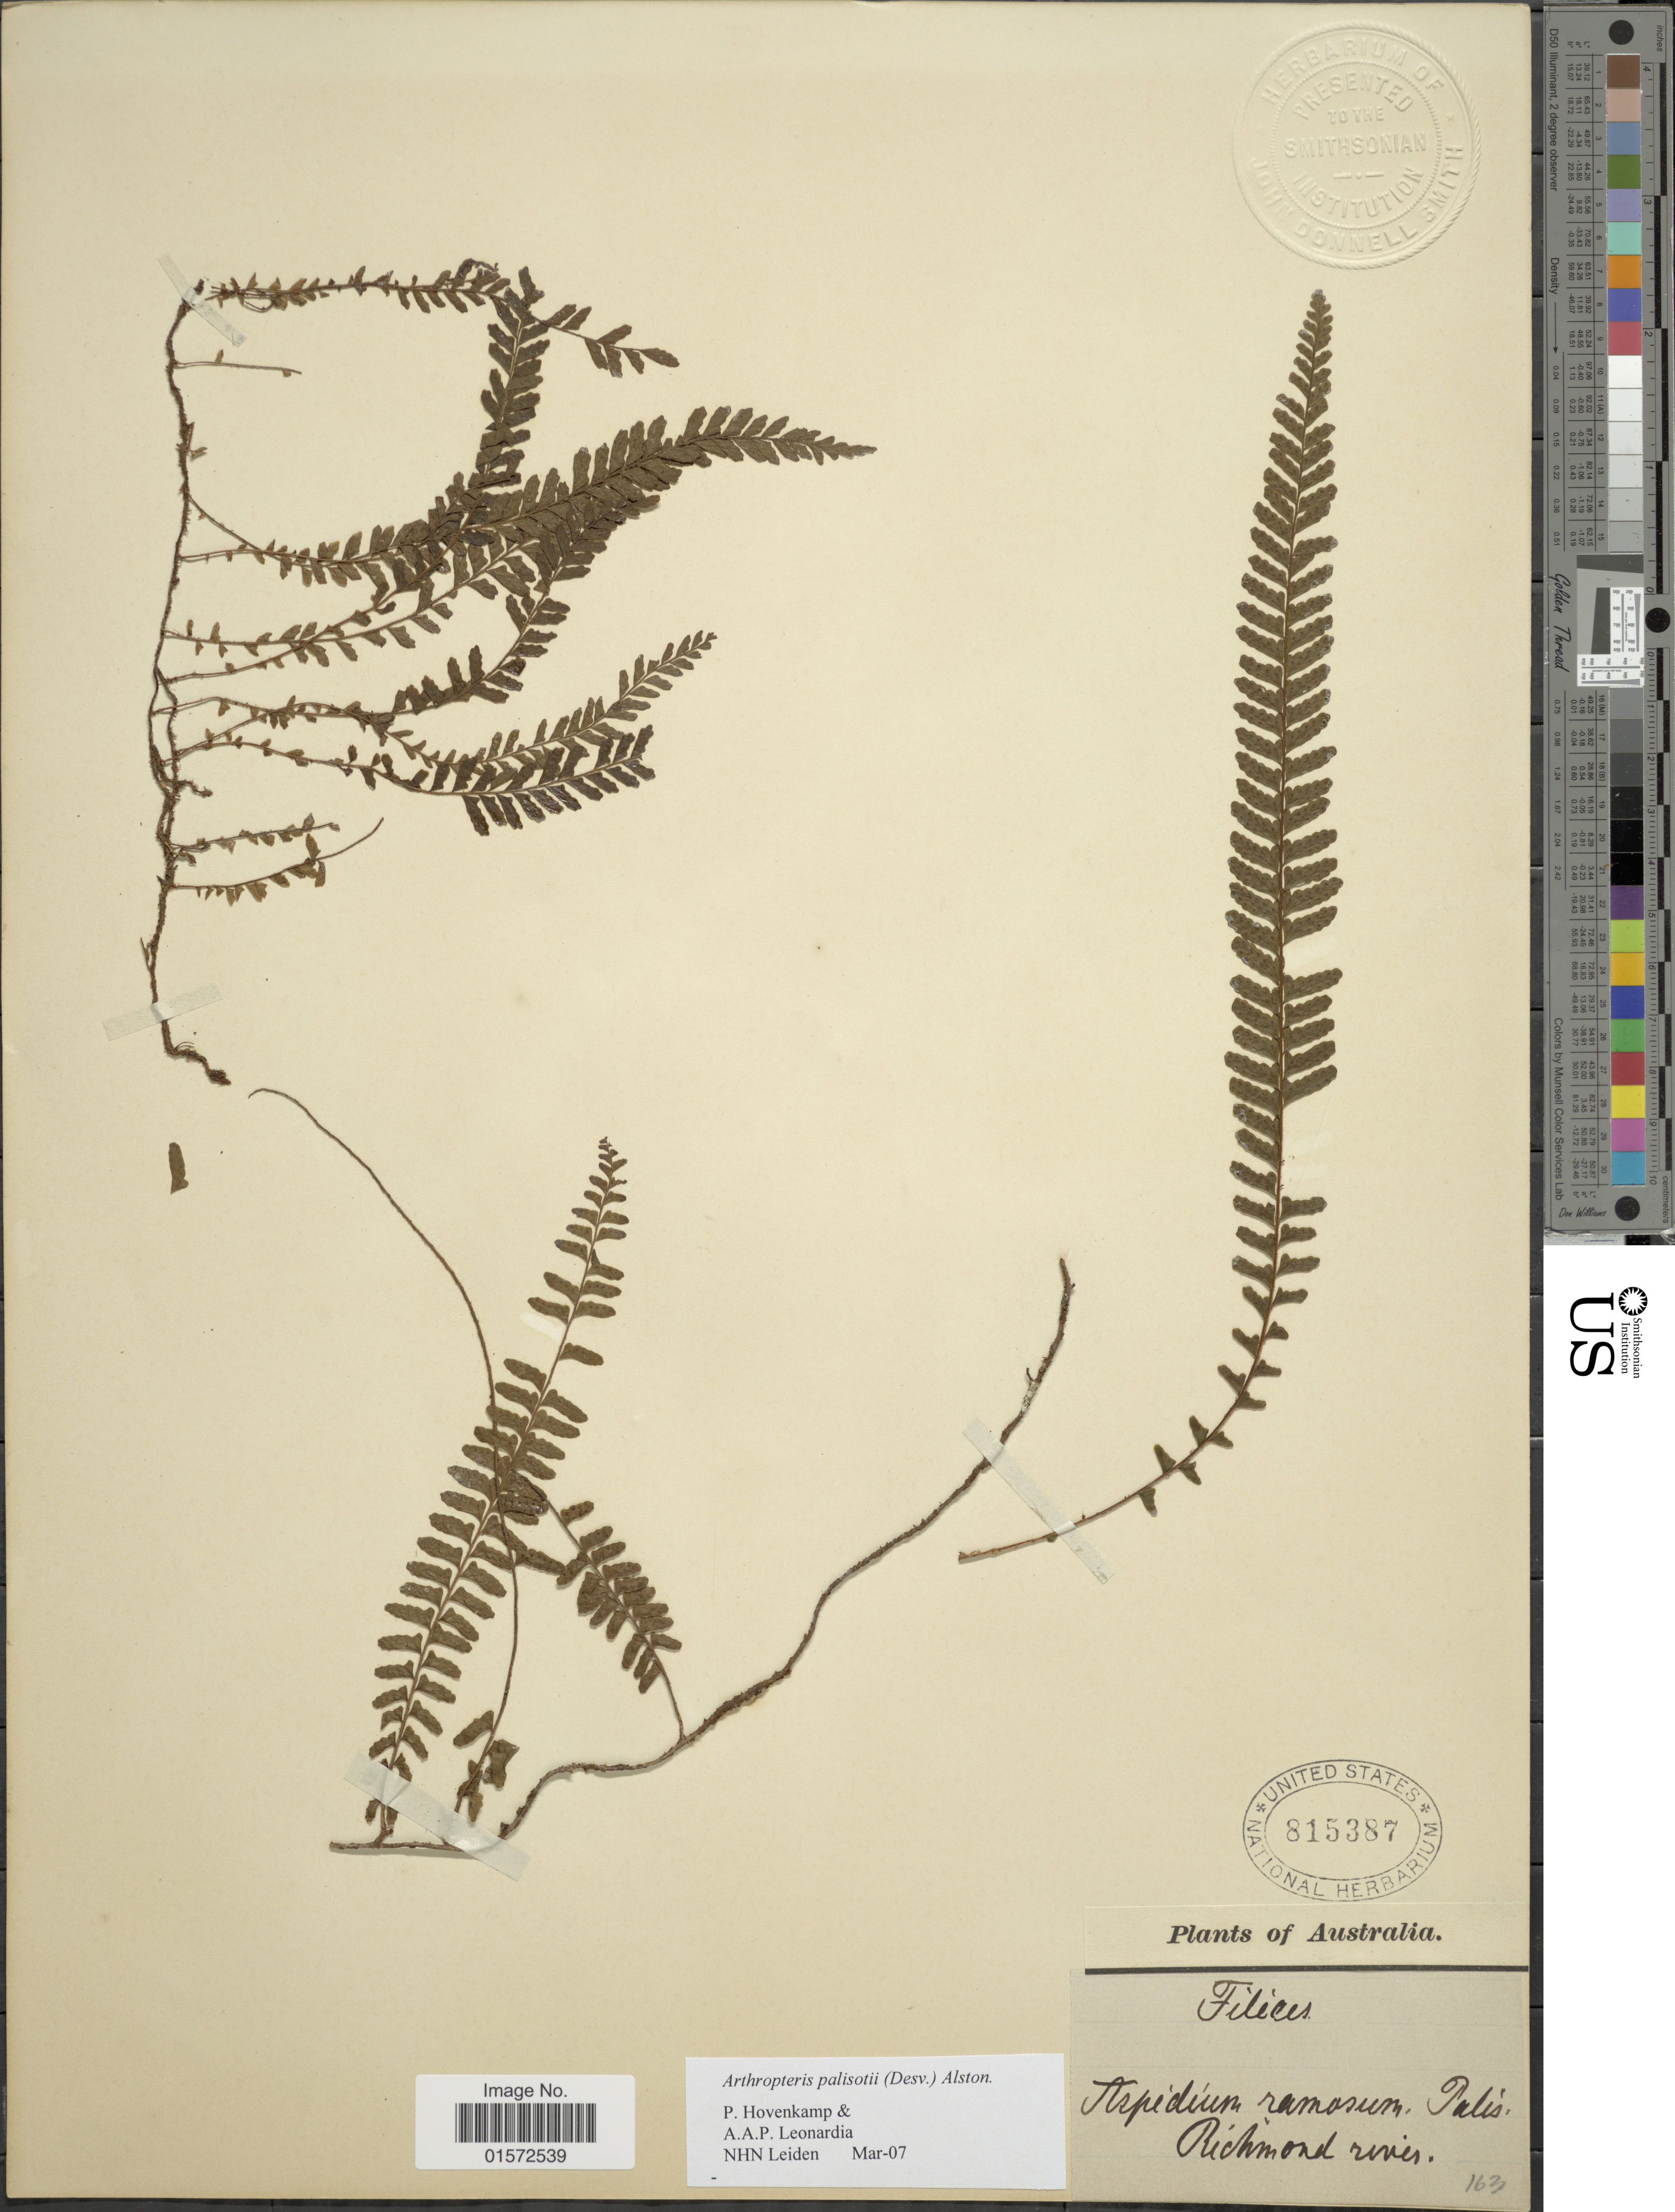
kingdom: Plantae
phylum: Tracheophyta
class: Polypodiopsida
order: Polypodiales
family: Tectariaceae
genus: Arthropteris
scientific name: Arthropteris palisotii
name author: (Desv.) Alston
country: Australia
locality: Richmond river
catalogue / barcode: US 815387